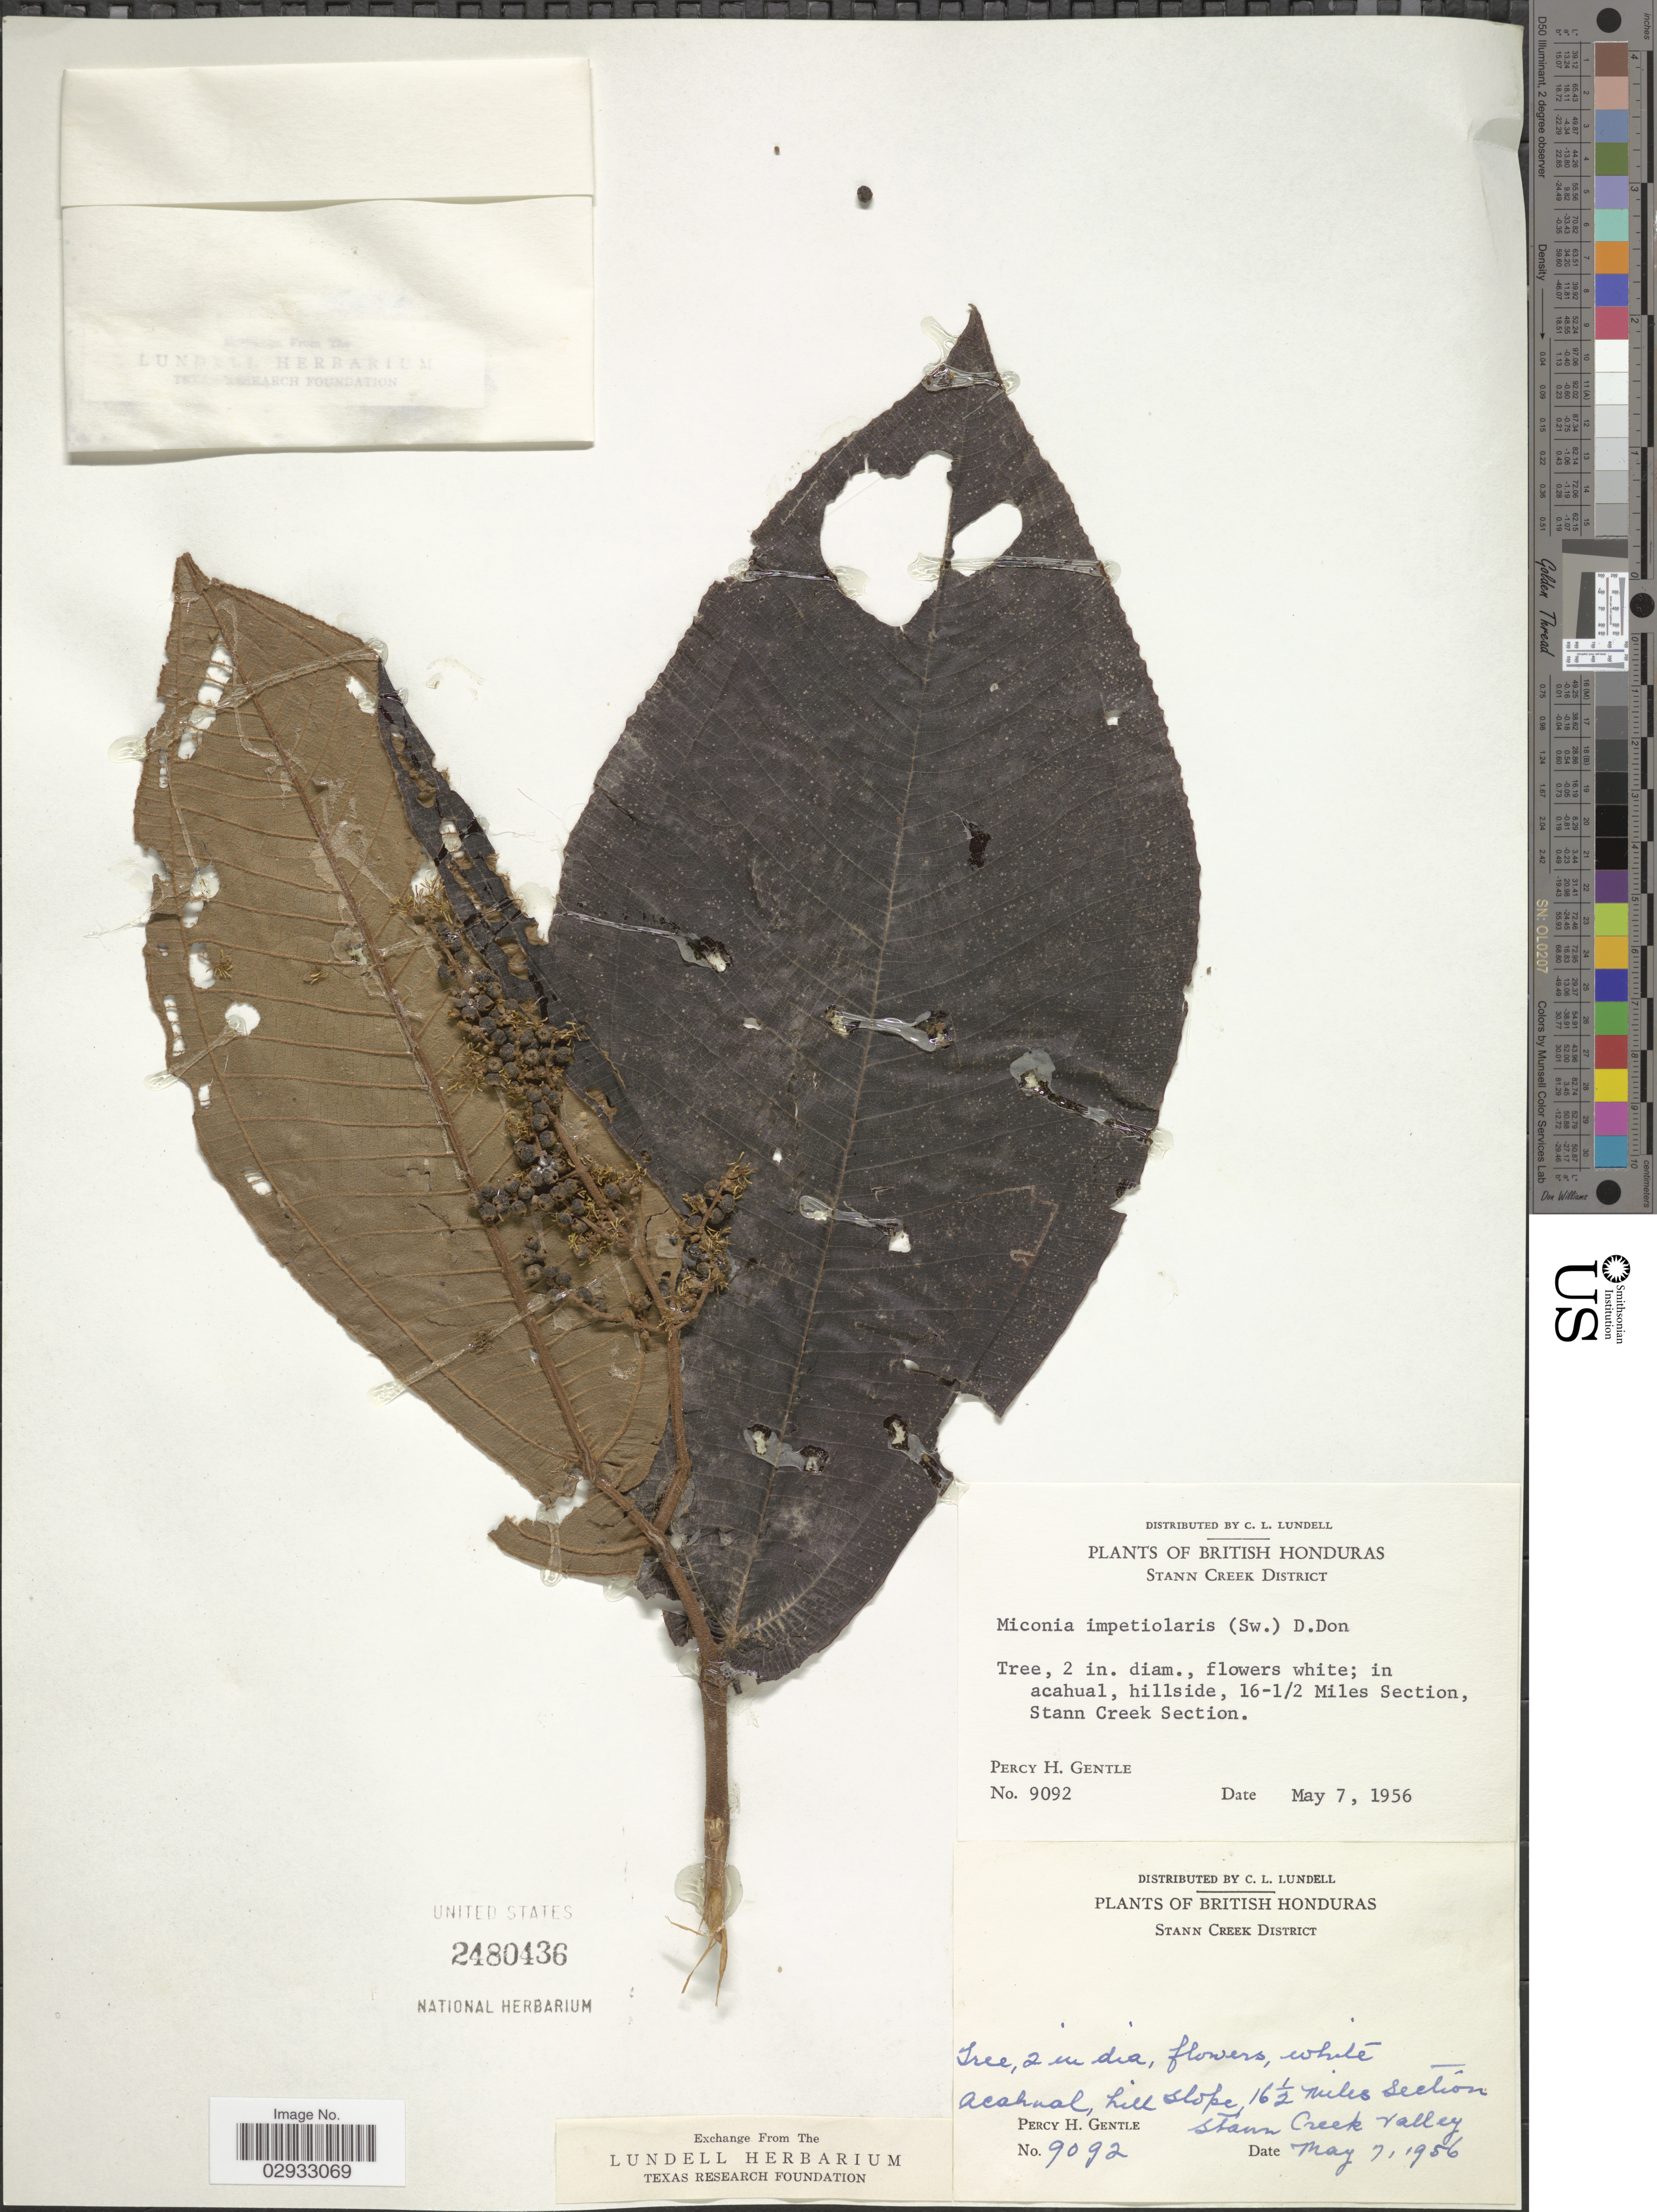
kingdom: Plantae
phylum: Tracheophyta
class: Magnoliopsida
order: Myrtales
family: Melastomataceae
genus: Miconia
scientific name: Miconia impetiolaris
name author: (Sw.) D. Don ex DC.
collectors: P. H. Gentle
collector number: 9092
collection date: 1956-05-07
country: Belize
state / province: Stann Creek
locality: British Honduras. Stann Creek District. Acahual, hillside, 16½ Miles Section, Stann Creek Section. Stann Creek Valley.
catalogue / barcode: US 2480436